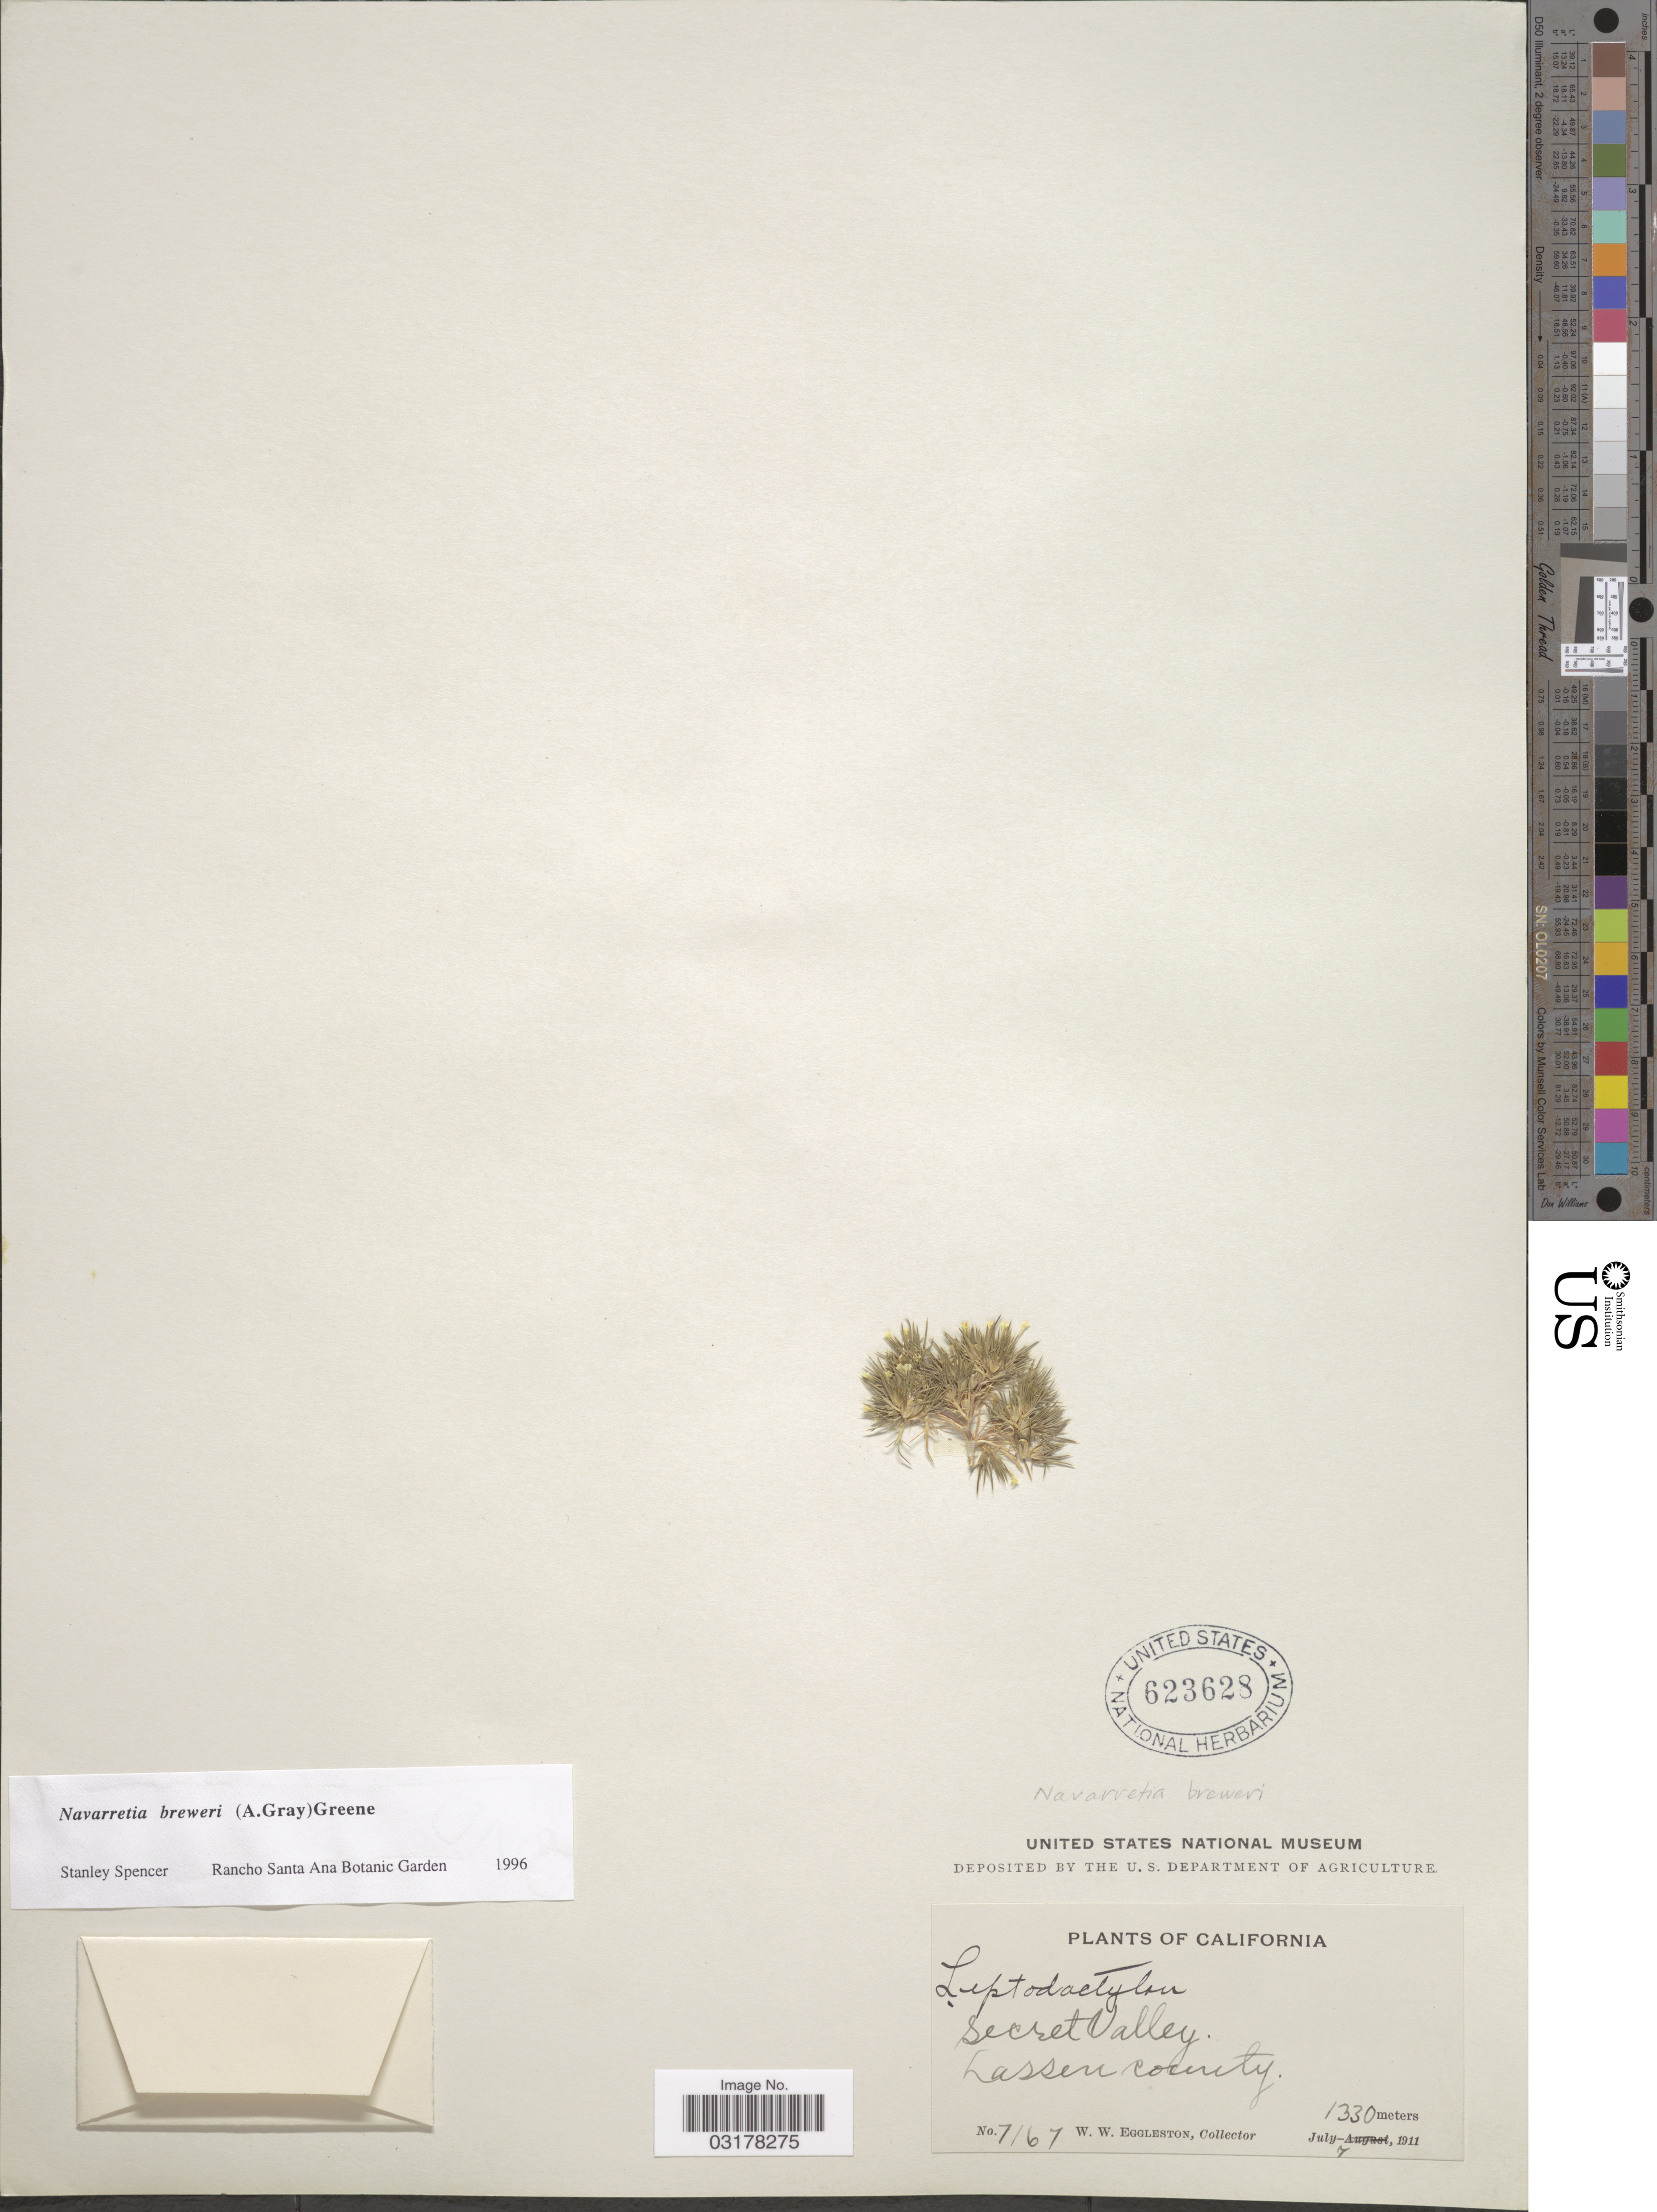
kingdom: Plantae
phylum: Tracheophyta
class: Magnoliopsida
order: Ericales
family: Polemoniaceae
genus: Navarretia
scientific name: Navarretia breweri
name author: (A. Gray) Greene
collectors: W. W. Eggleston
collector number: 7167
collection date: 1911-07-07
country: United States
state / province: California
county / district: Lassen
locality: Secret Valley. Lassen County.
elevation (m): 1330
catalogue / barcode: US 623628